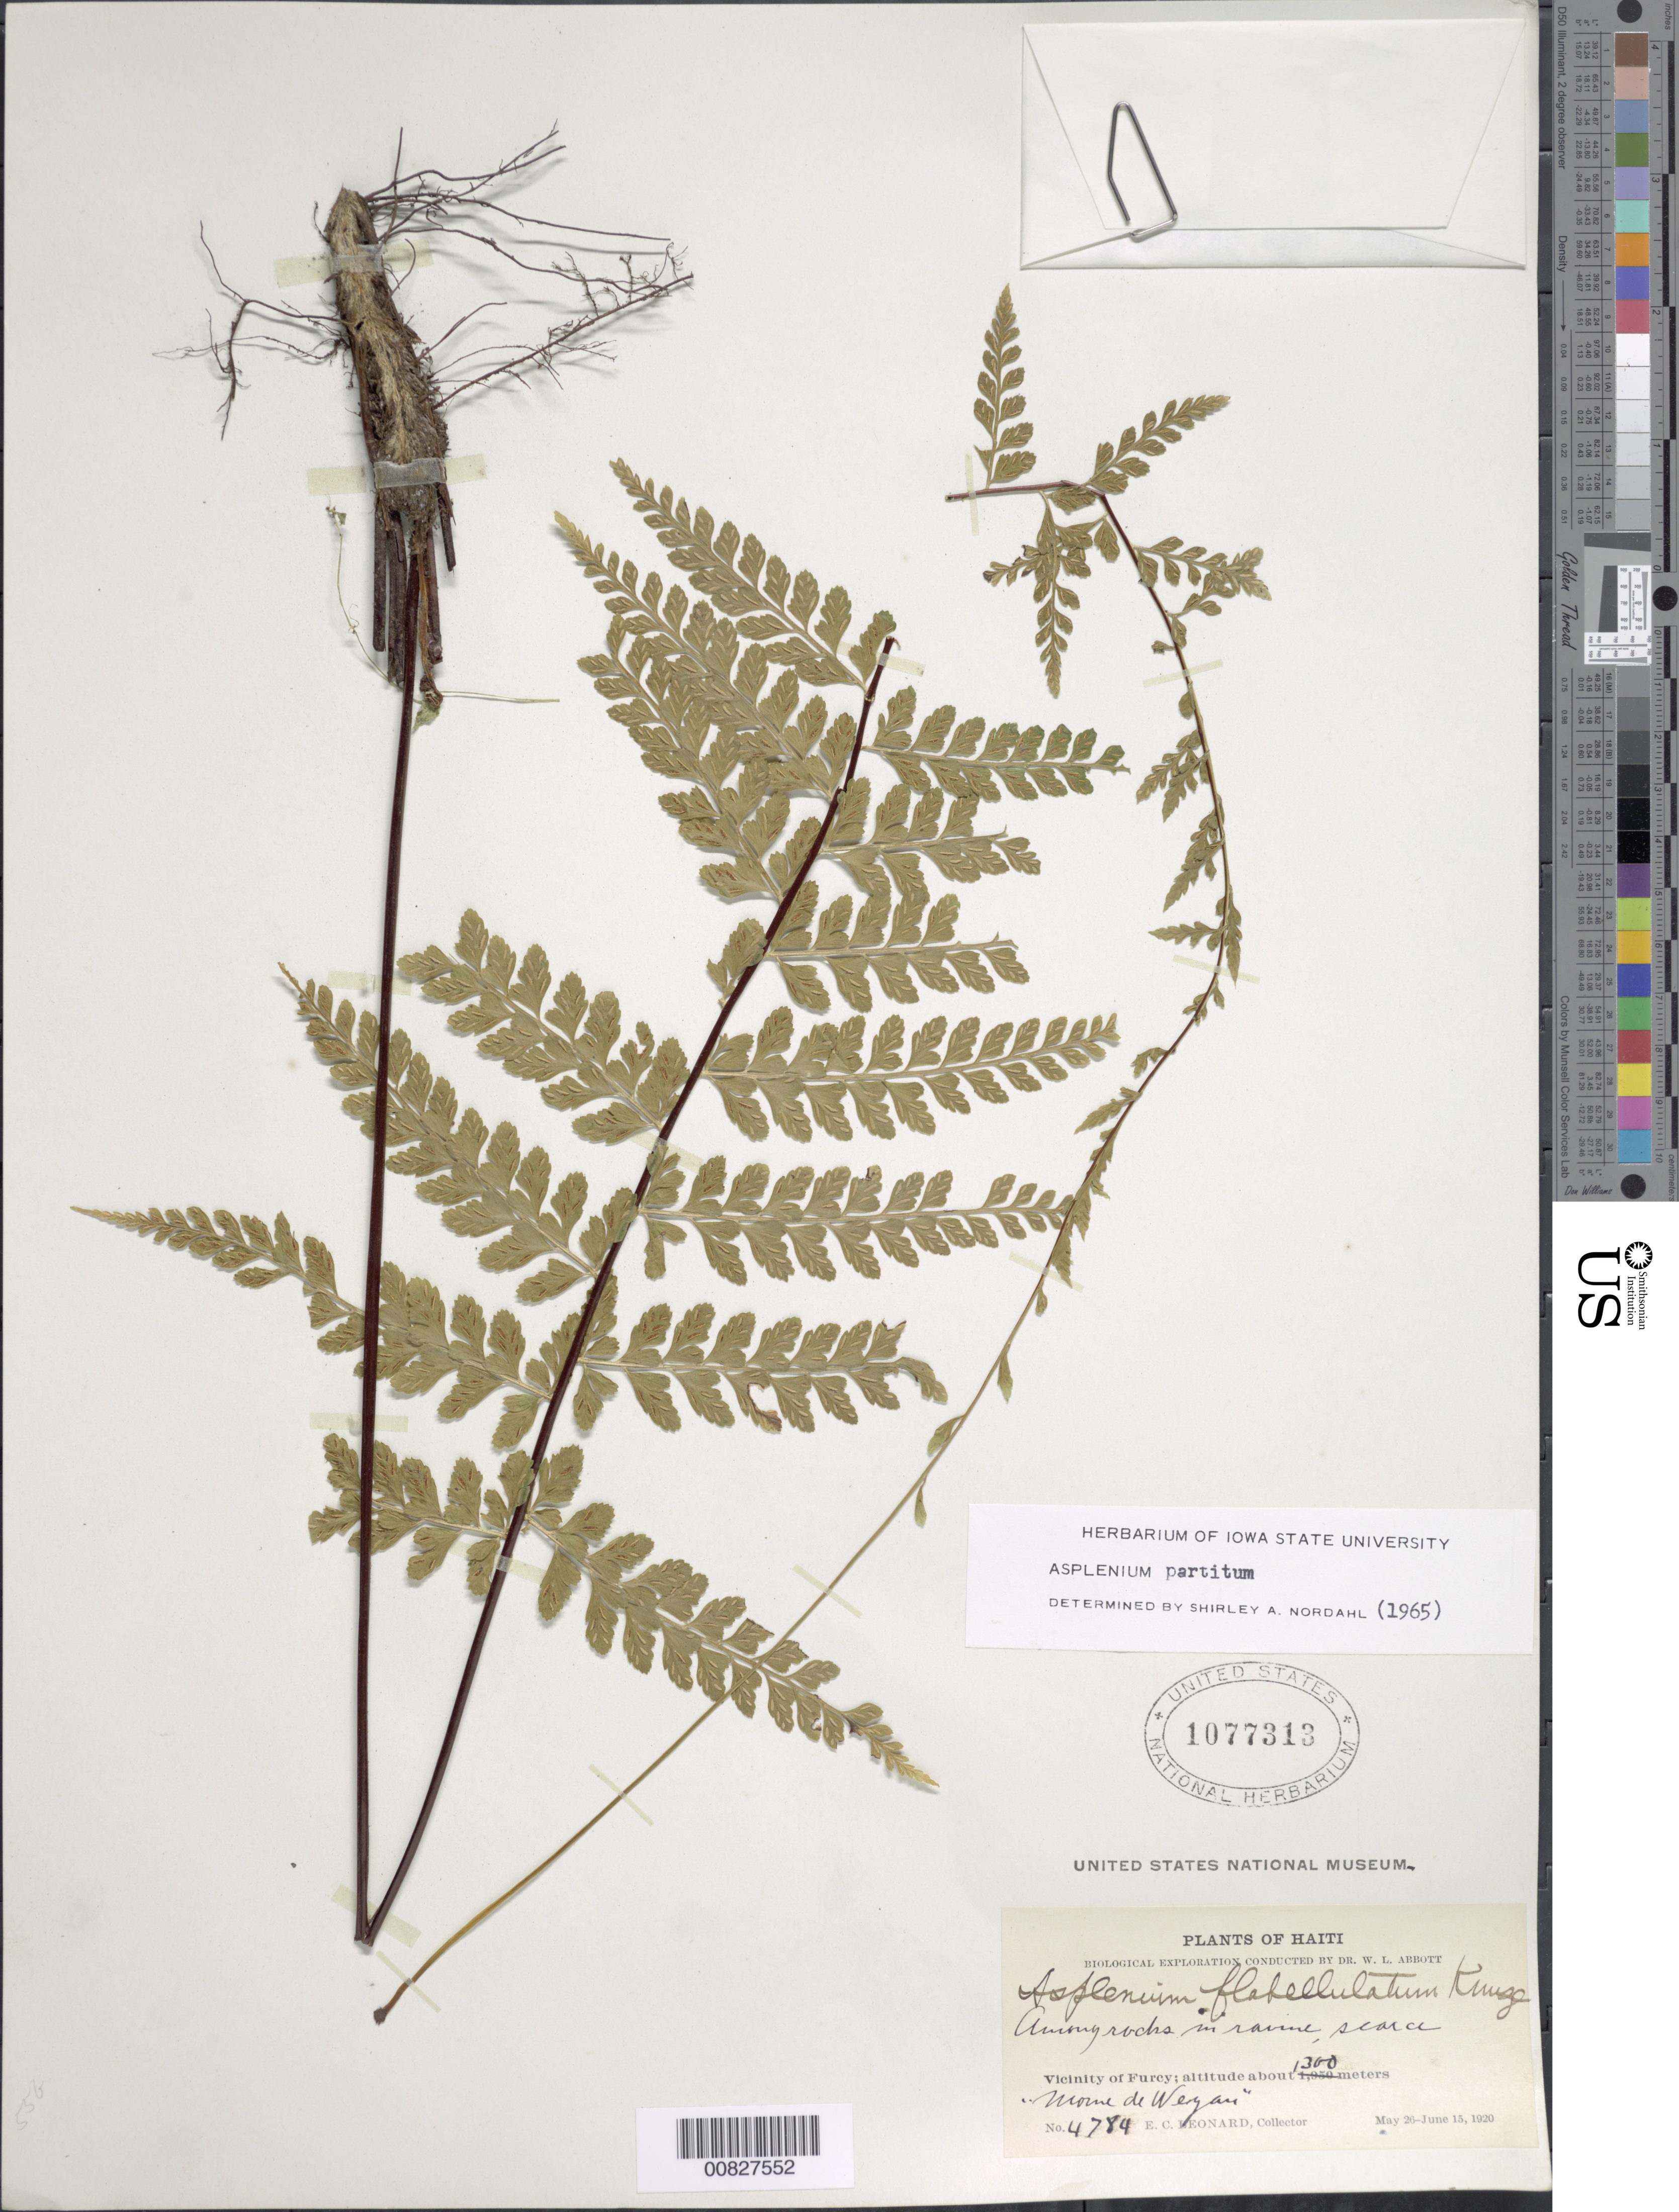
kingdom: Plantae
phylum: Tracheophyta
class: Polypodiopsida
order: Polypodiales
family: Aspleniaceae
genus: Asplenium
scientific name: Asplenium radicans var. dentatum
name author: (Klotzsch) Bonap.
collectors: E. C. Leonard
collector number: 4784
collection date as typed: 26 May 1920 to 15 Jun 1920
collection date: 1920-05-26/1920-06-15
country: Haiti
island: Hispaniola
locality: Furcy vicinity, Morne de Weyan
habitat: Among rocks in ravine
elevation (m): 1300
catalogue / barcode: US 1077313